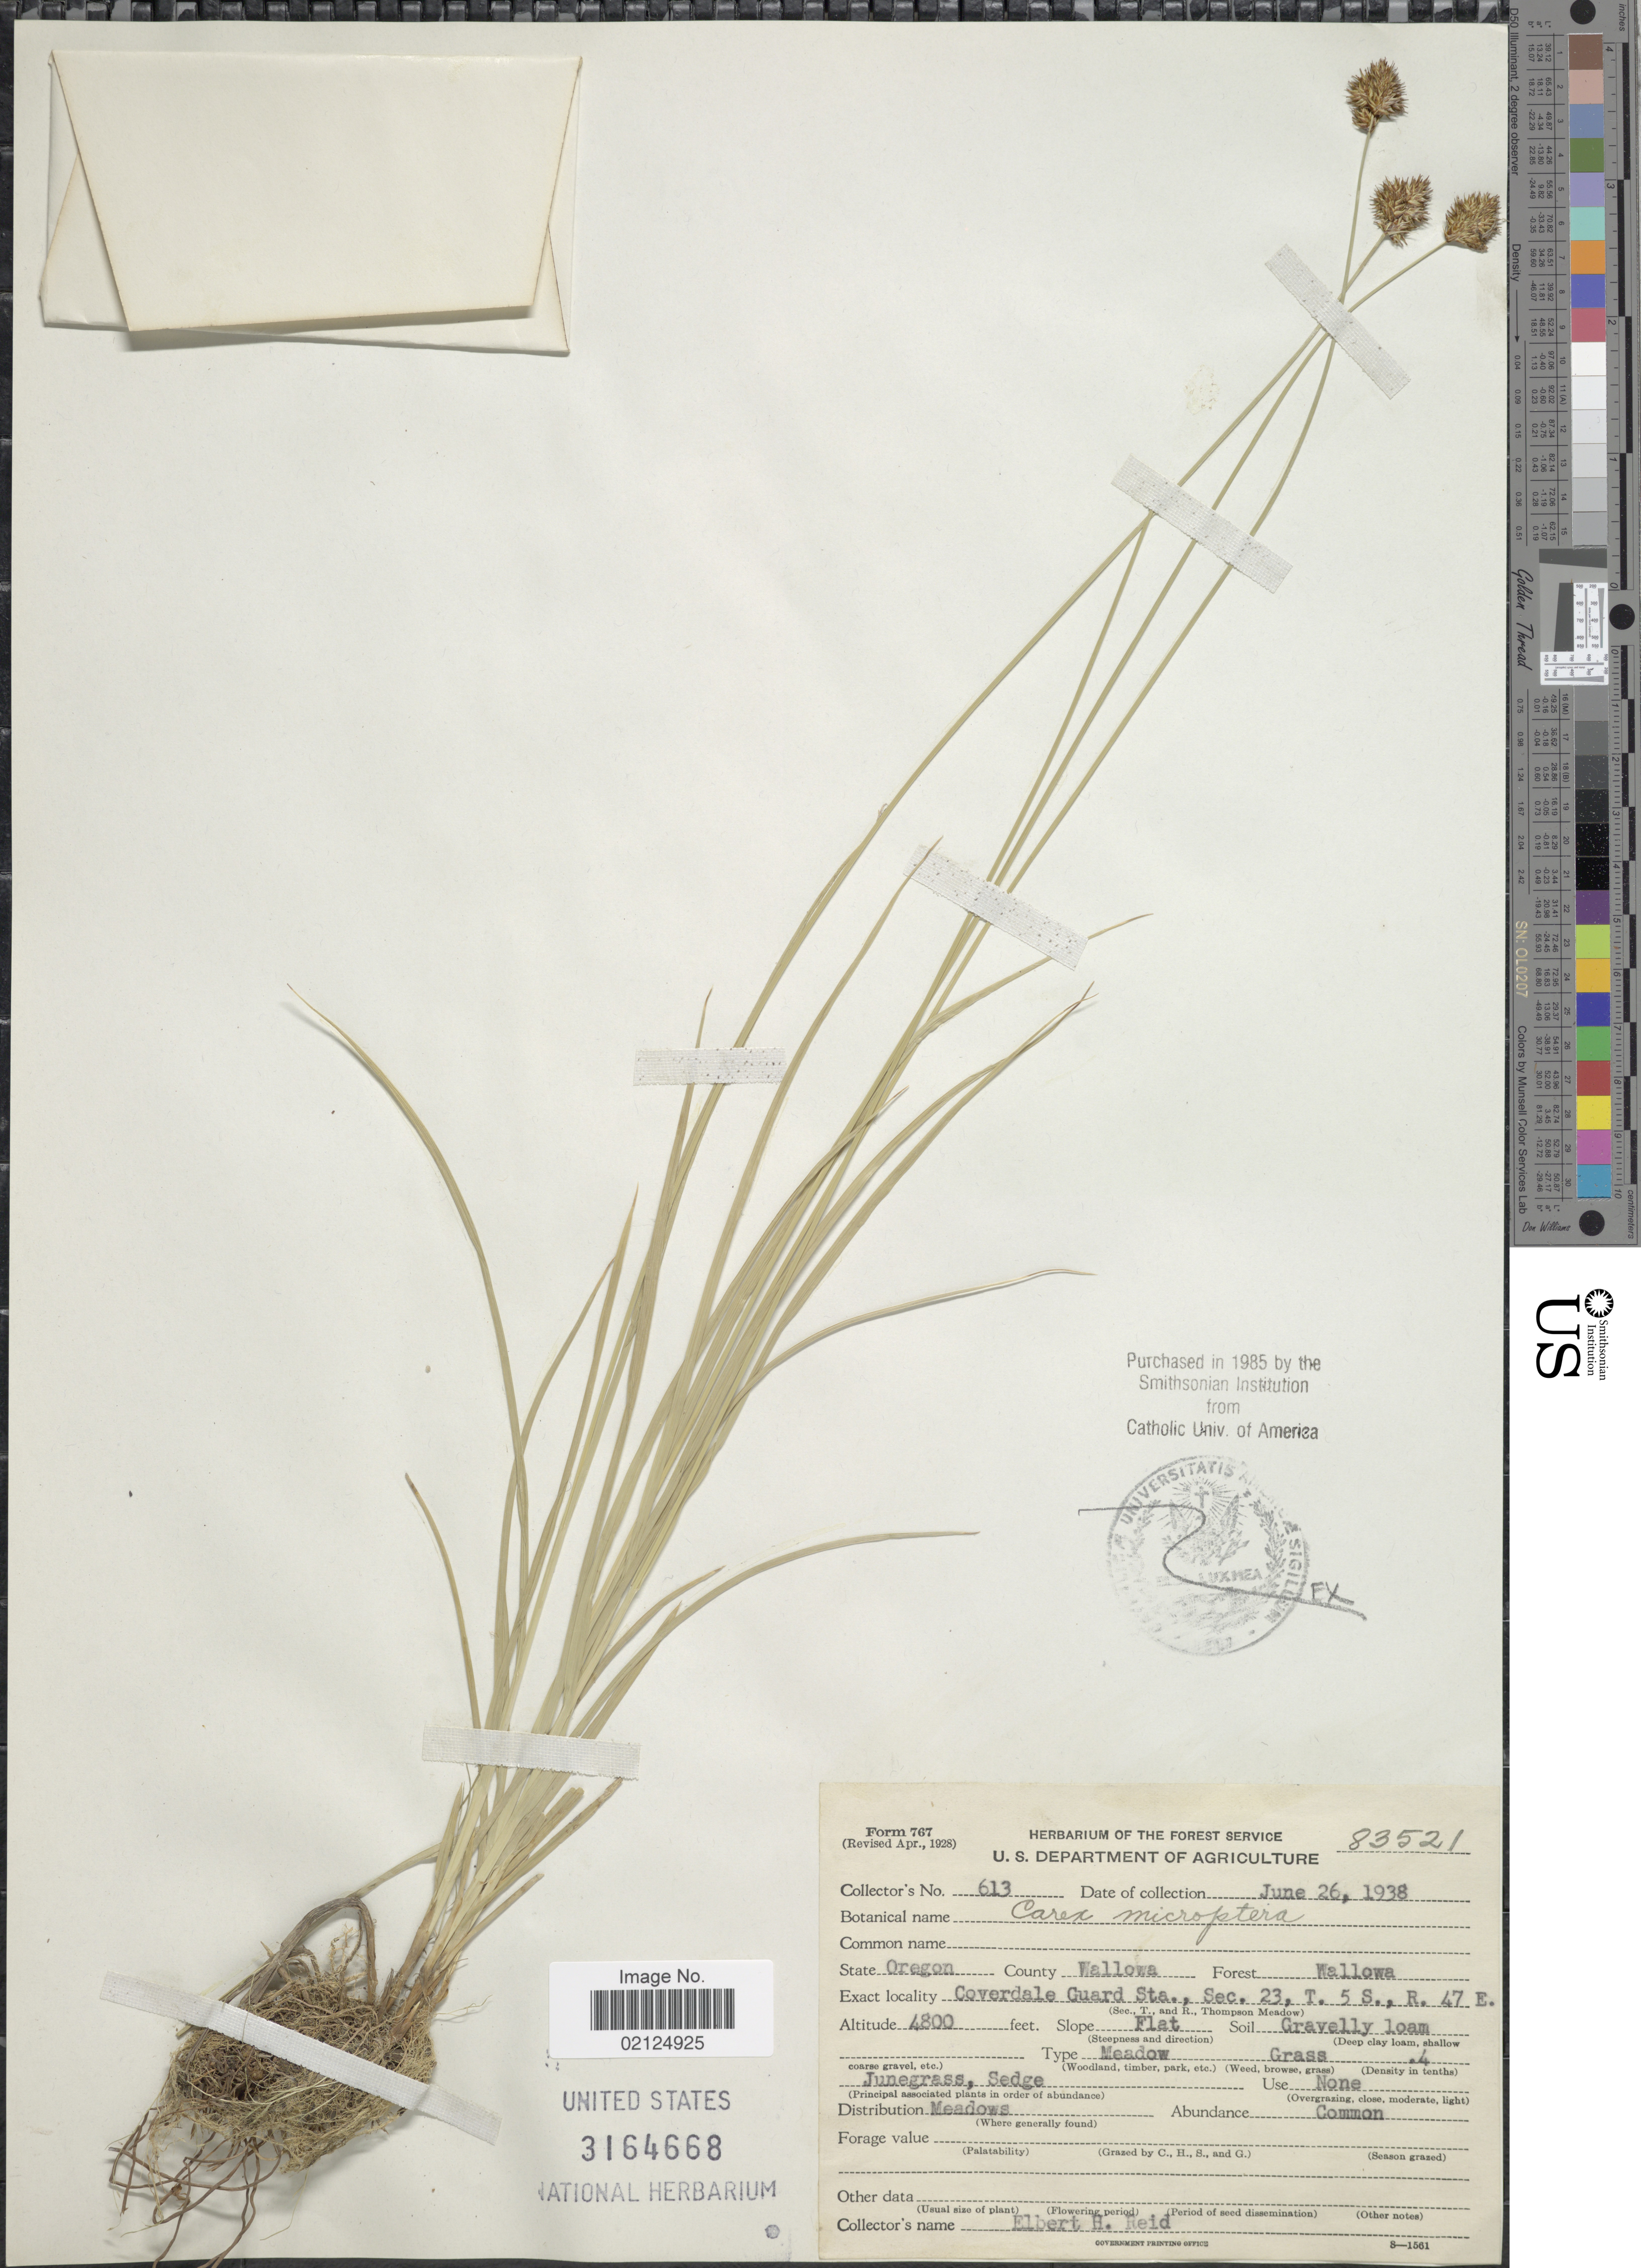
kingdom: Plantae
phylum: Tracheophyta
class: Liliopsida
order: Poales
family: Cyperaceae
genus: Carex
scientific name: Carex microptera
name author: Mack.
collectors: E. Reid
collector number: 613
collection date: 1938-06-26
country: United States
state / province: Oregon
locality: Coiunty Wallowa. Forest Wallowa, Coverdale Guard Sta. Sec. 23, T 5 S, R 47E.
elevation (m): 1463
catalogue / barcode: US 3164668